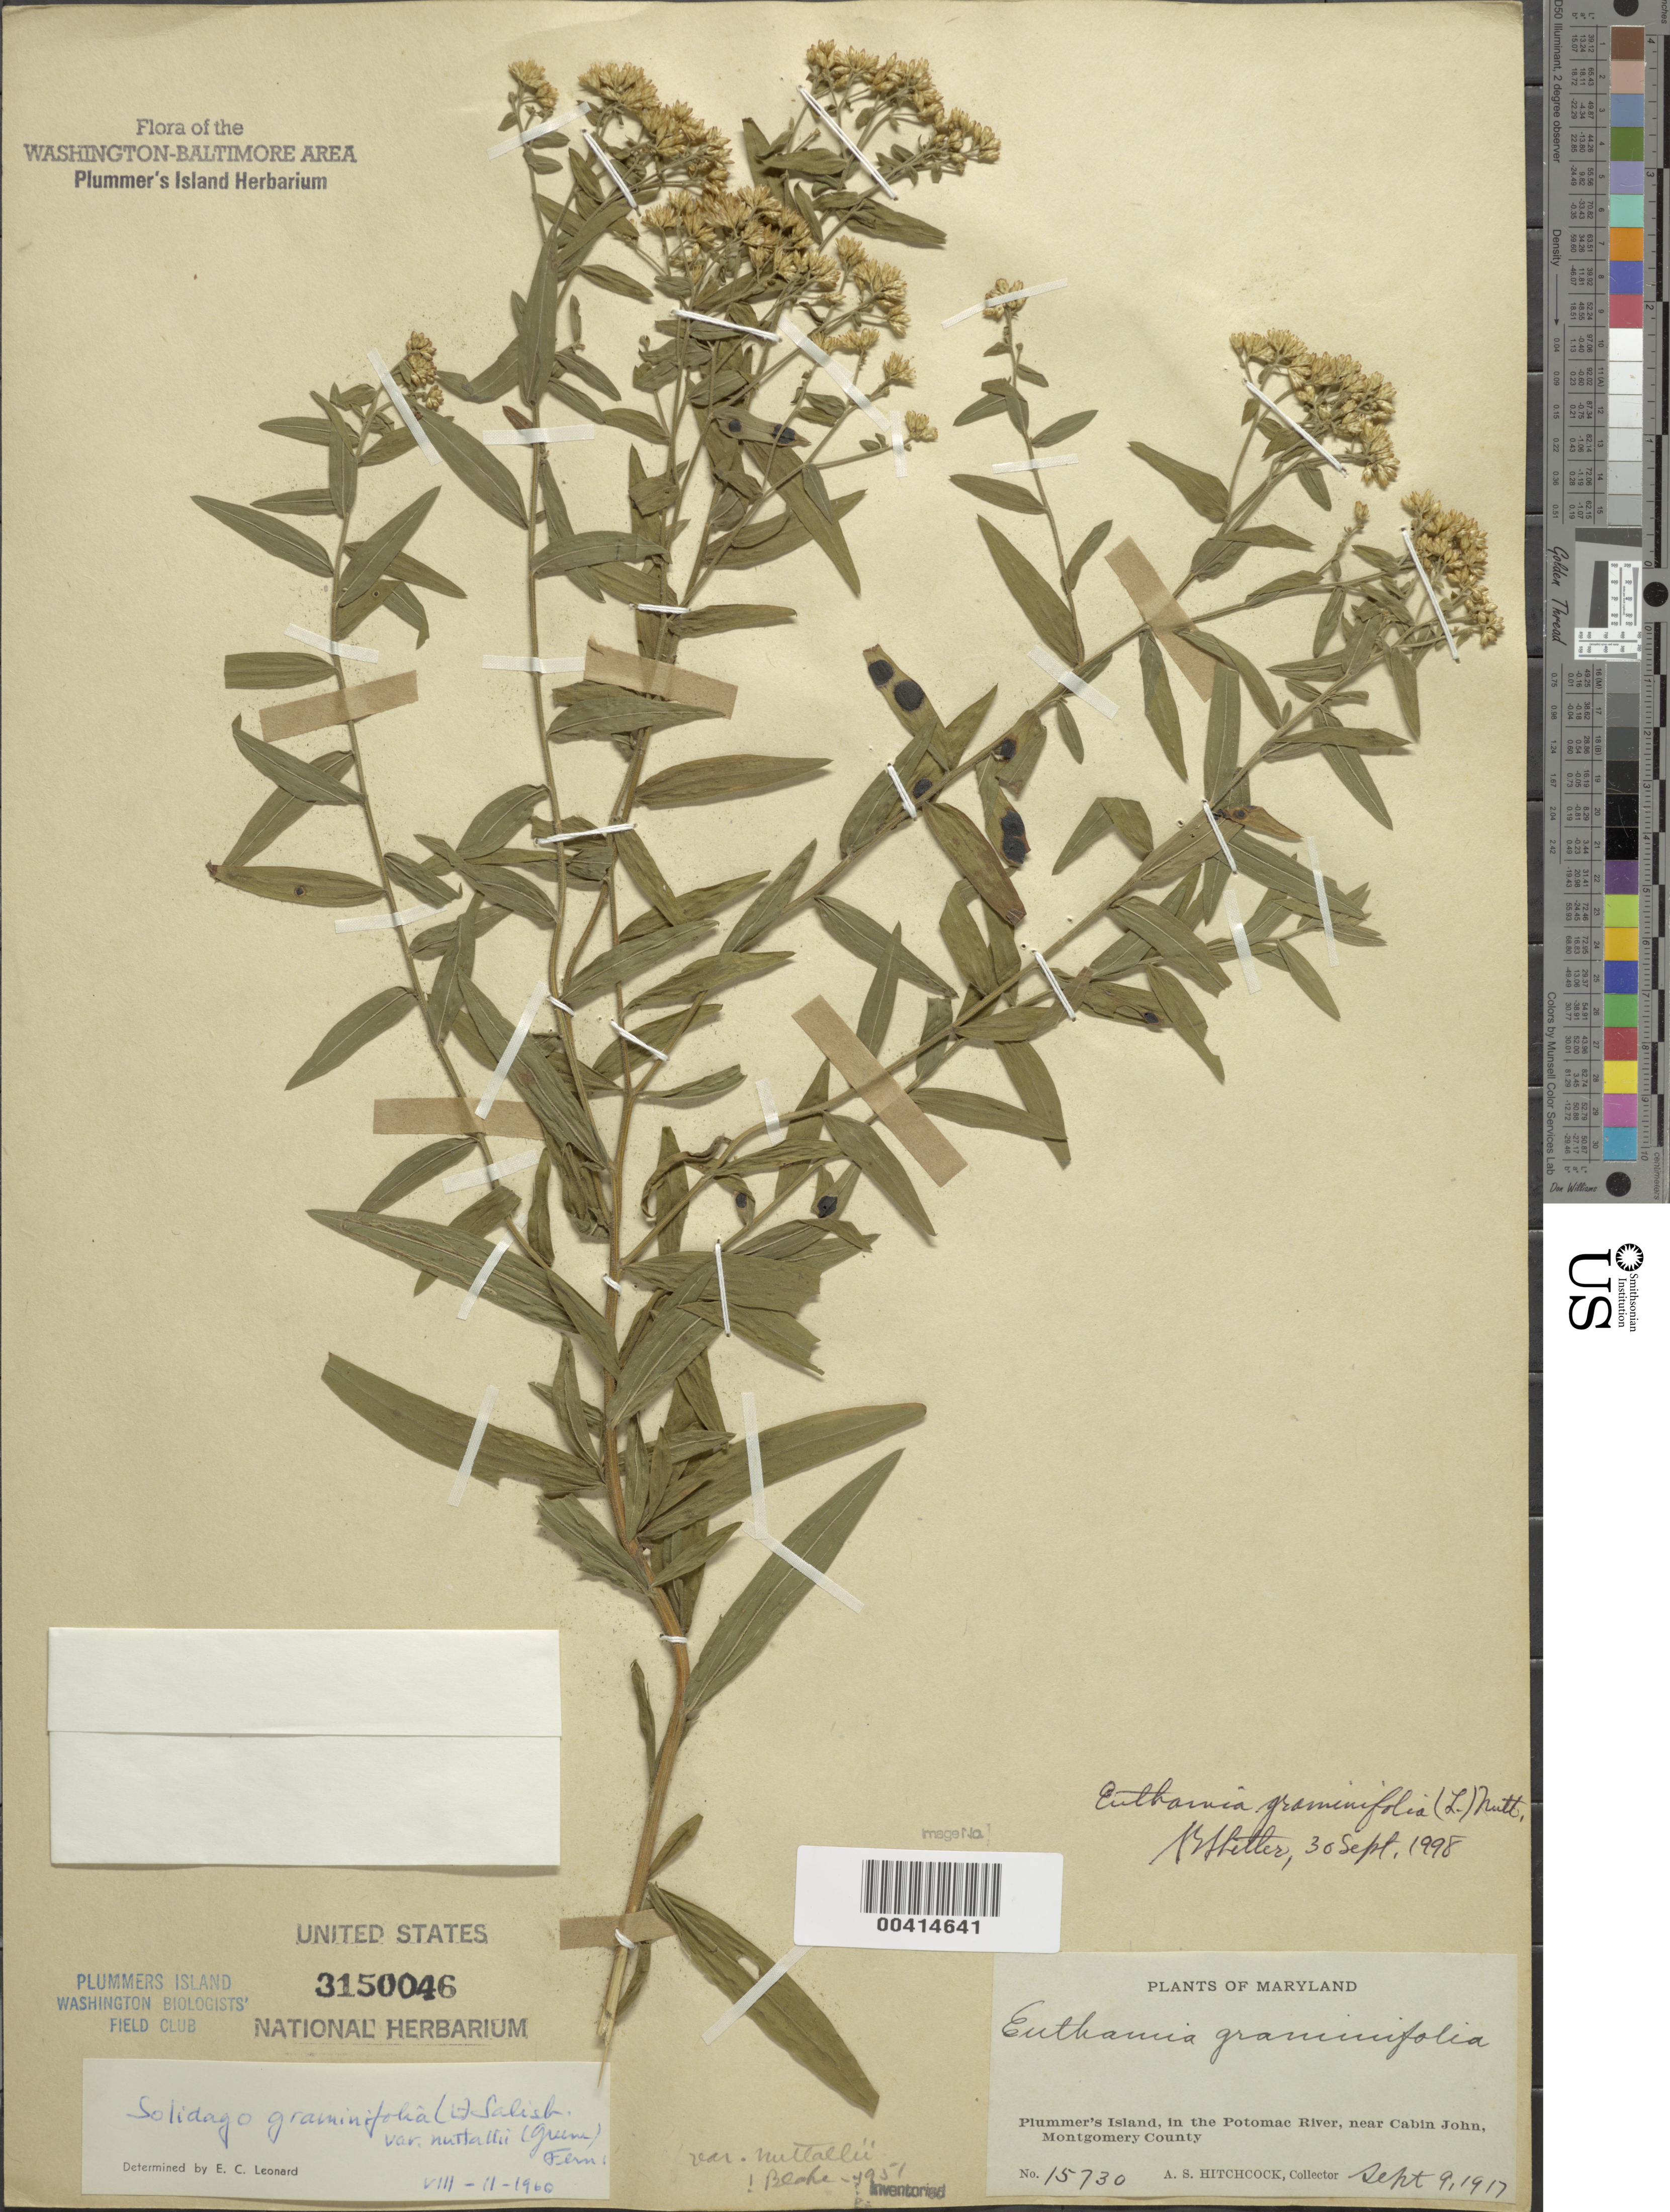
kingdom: Plantae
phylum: Tracheophyta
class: Magnoliopsida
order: Asterales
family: Asteraceae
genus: Euthamia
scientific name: Euthamia graminifolia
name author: (L.) Nutt.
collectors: A. S. Hitchcock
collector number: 15730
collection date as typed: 09 Sep 1917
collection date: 1917-09-09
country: United States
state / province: Maryland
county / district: Montgomery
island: Plummers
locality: Plummer's Island C. & O. Canal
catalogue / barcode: US 3150046